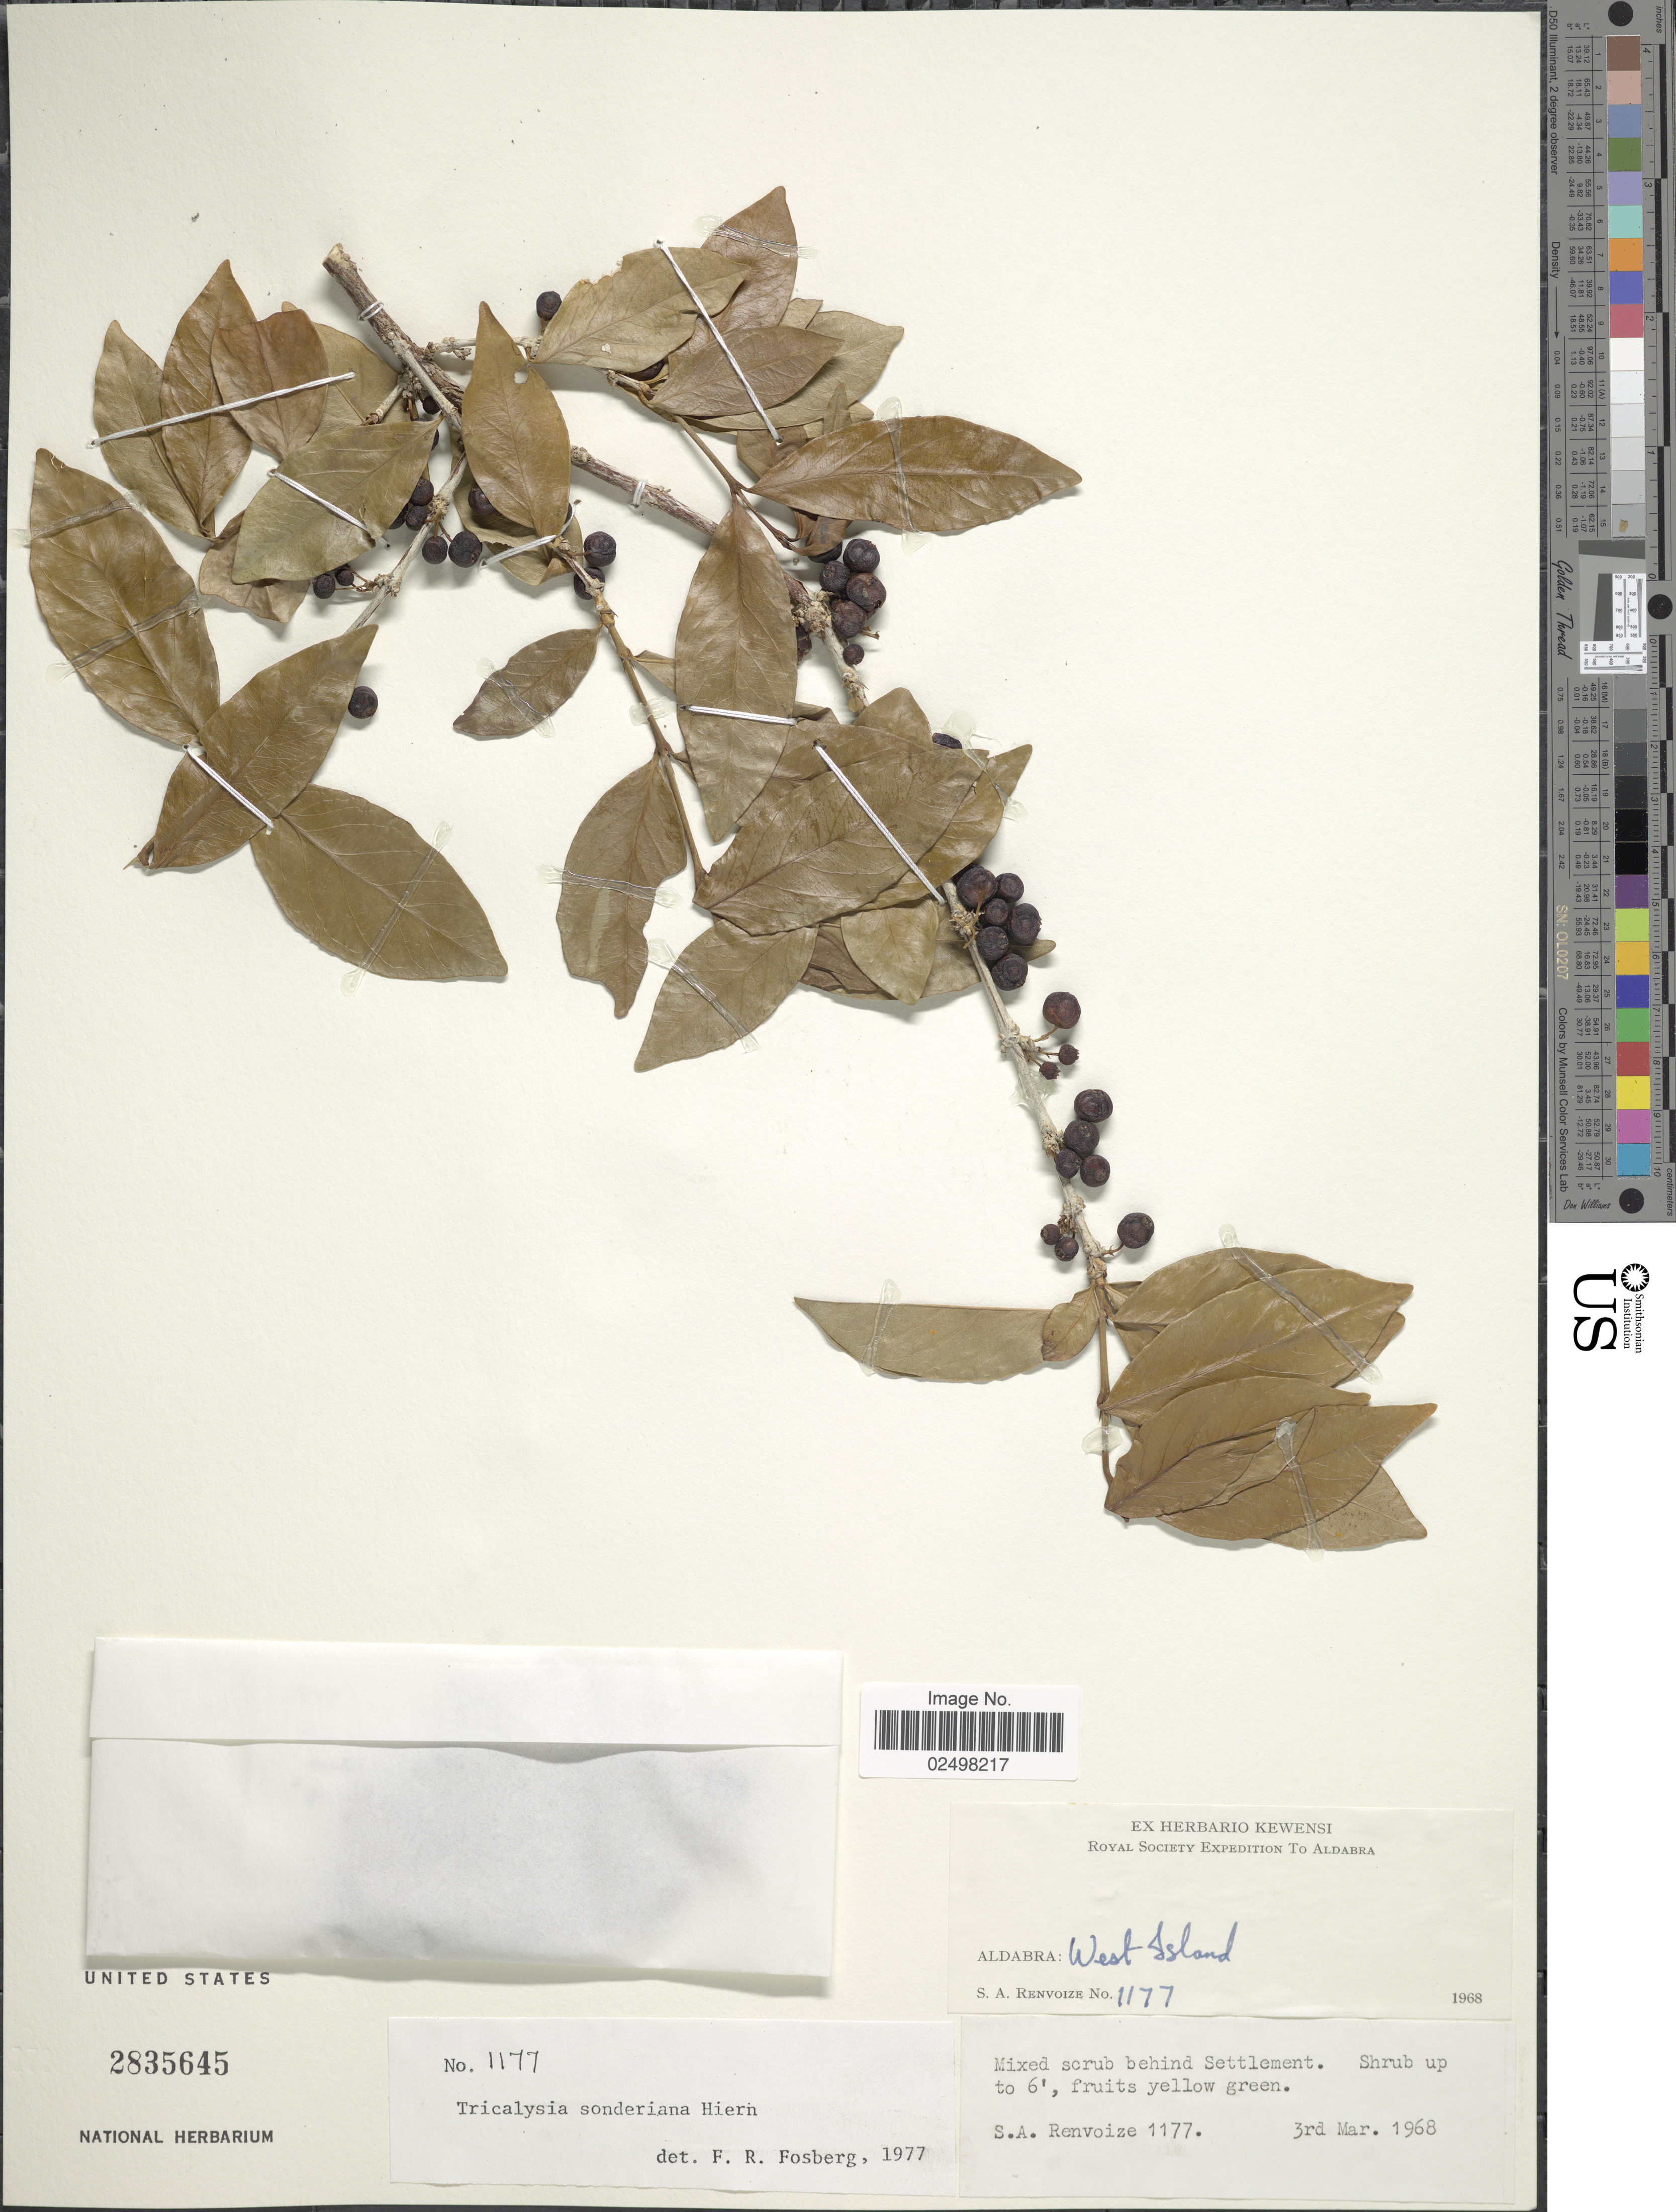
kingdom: Plantae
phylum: Tracheophyta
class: Magnoliopsida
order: Gentianales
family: Rubiaceae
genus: Tricalysia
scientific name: Tricalysia sonderiana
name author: Hiern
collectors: S. A. Renvoize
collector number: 1177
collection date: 1968-03-03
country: Seychelles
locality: Aldabra: West Island, Behind Settlement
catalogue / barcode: US 2835645